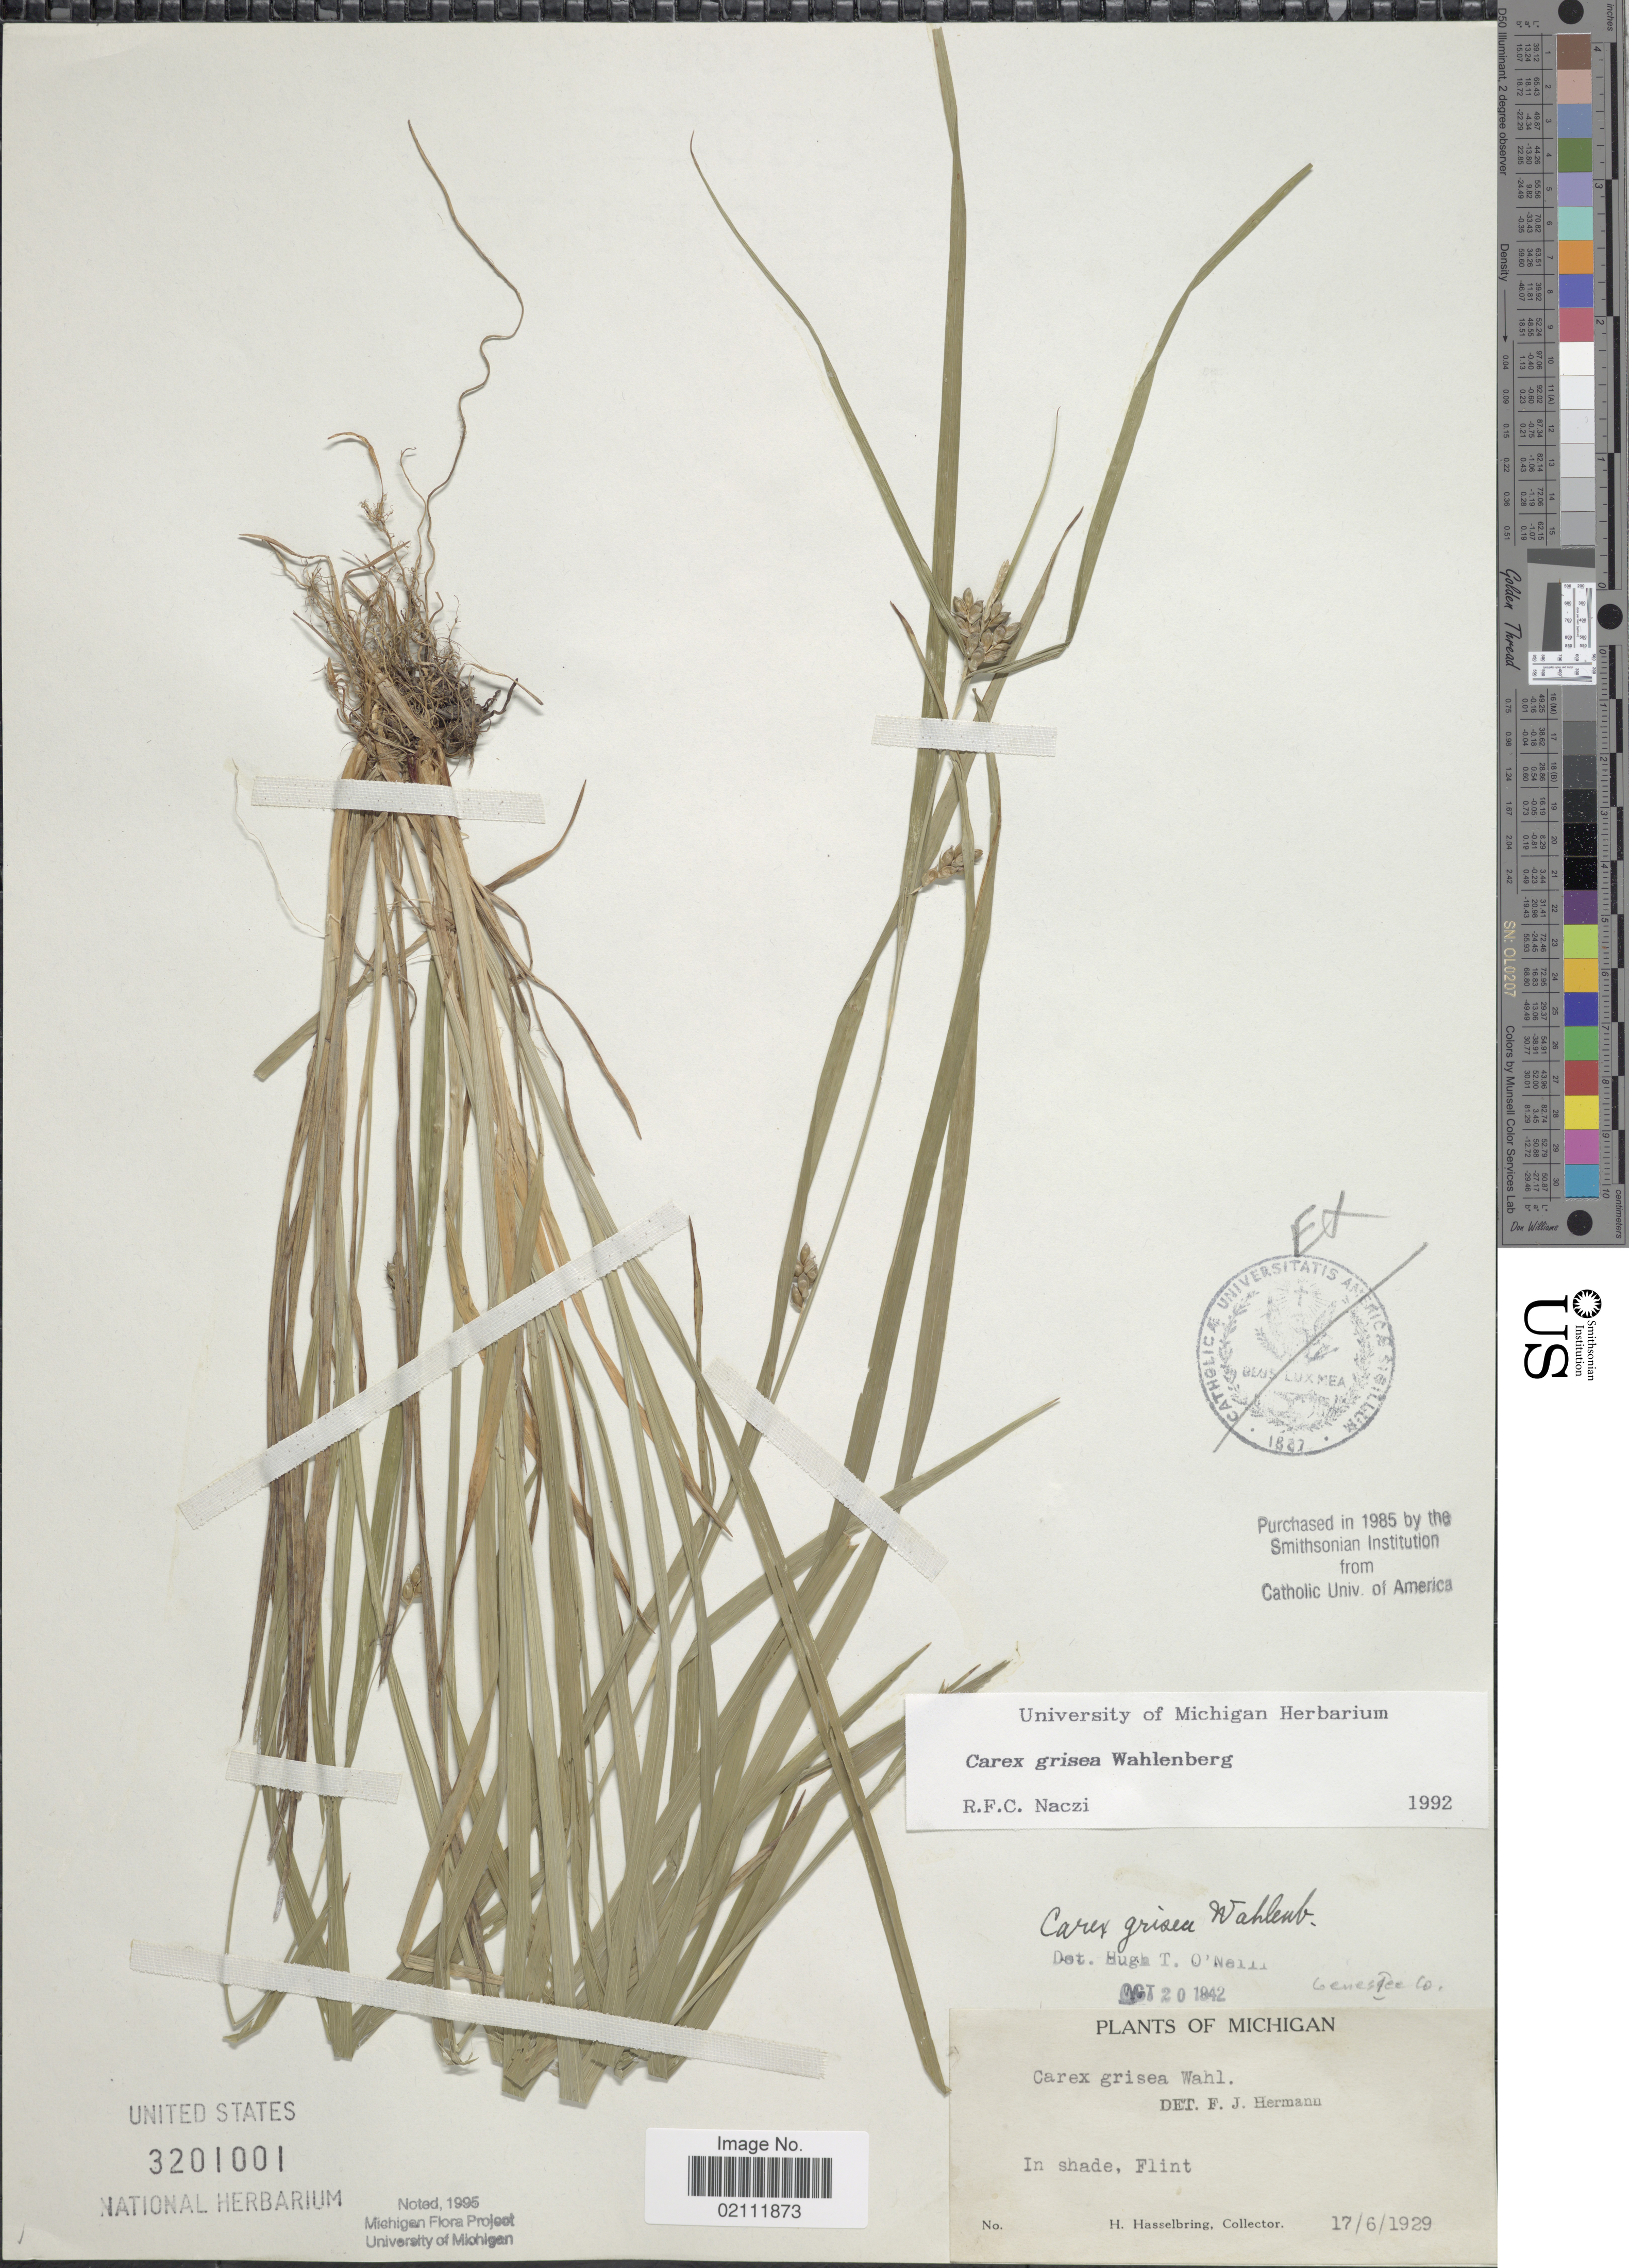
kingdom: Plantae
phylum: Tracheophyta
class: Liliopsida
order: Poales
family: Cyperaceae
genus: Carex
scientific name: Carex grisea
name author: Wahlenb.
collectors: H. Hasselbring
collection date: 1929-06-17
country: United States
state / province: Michigan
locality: In shade, Flint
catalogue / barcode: US 3201001